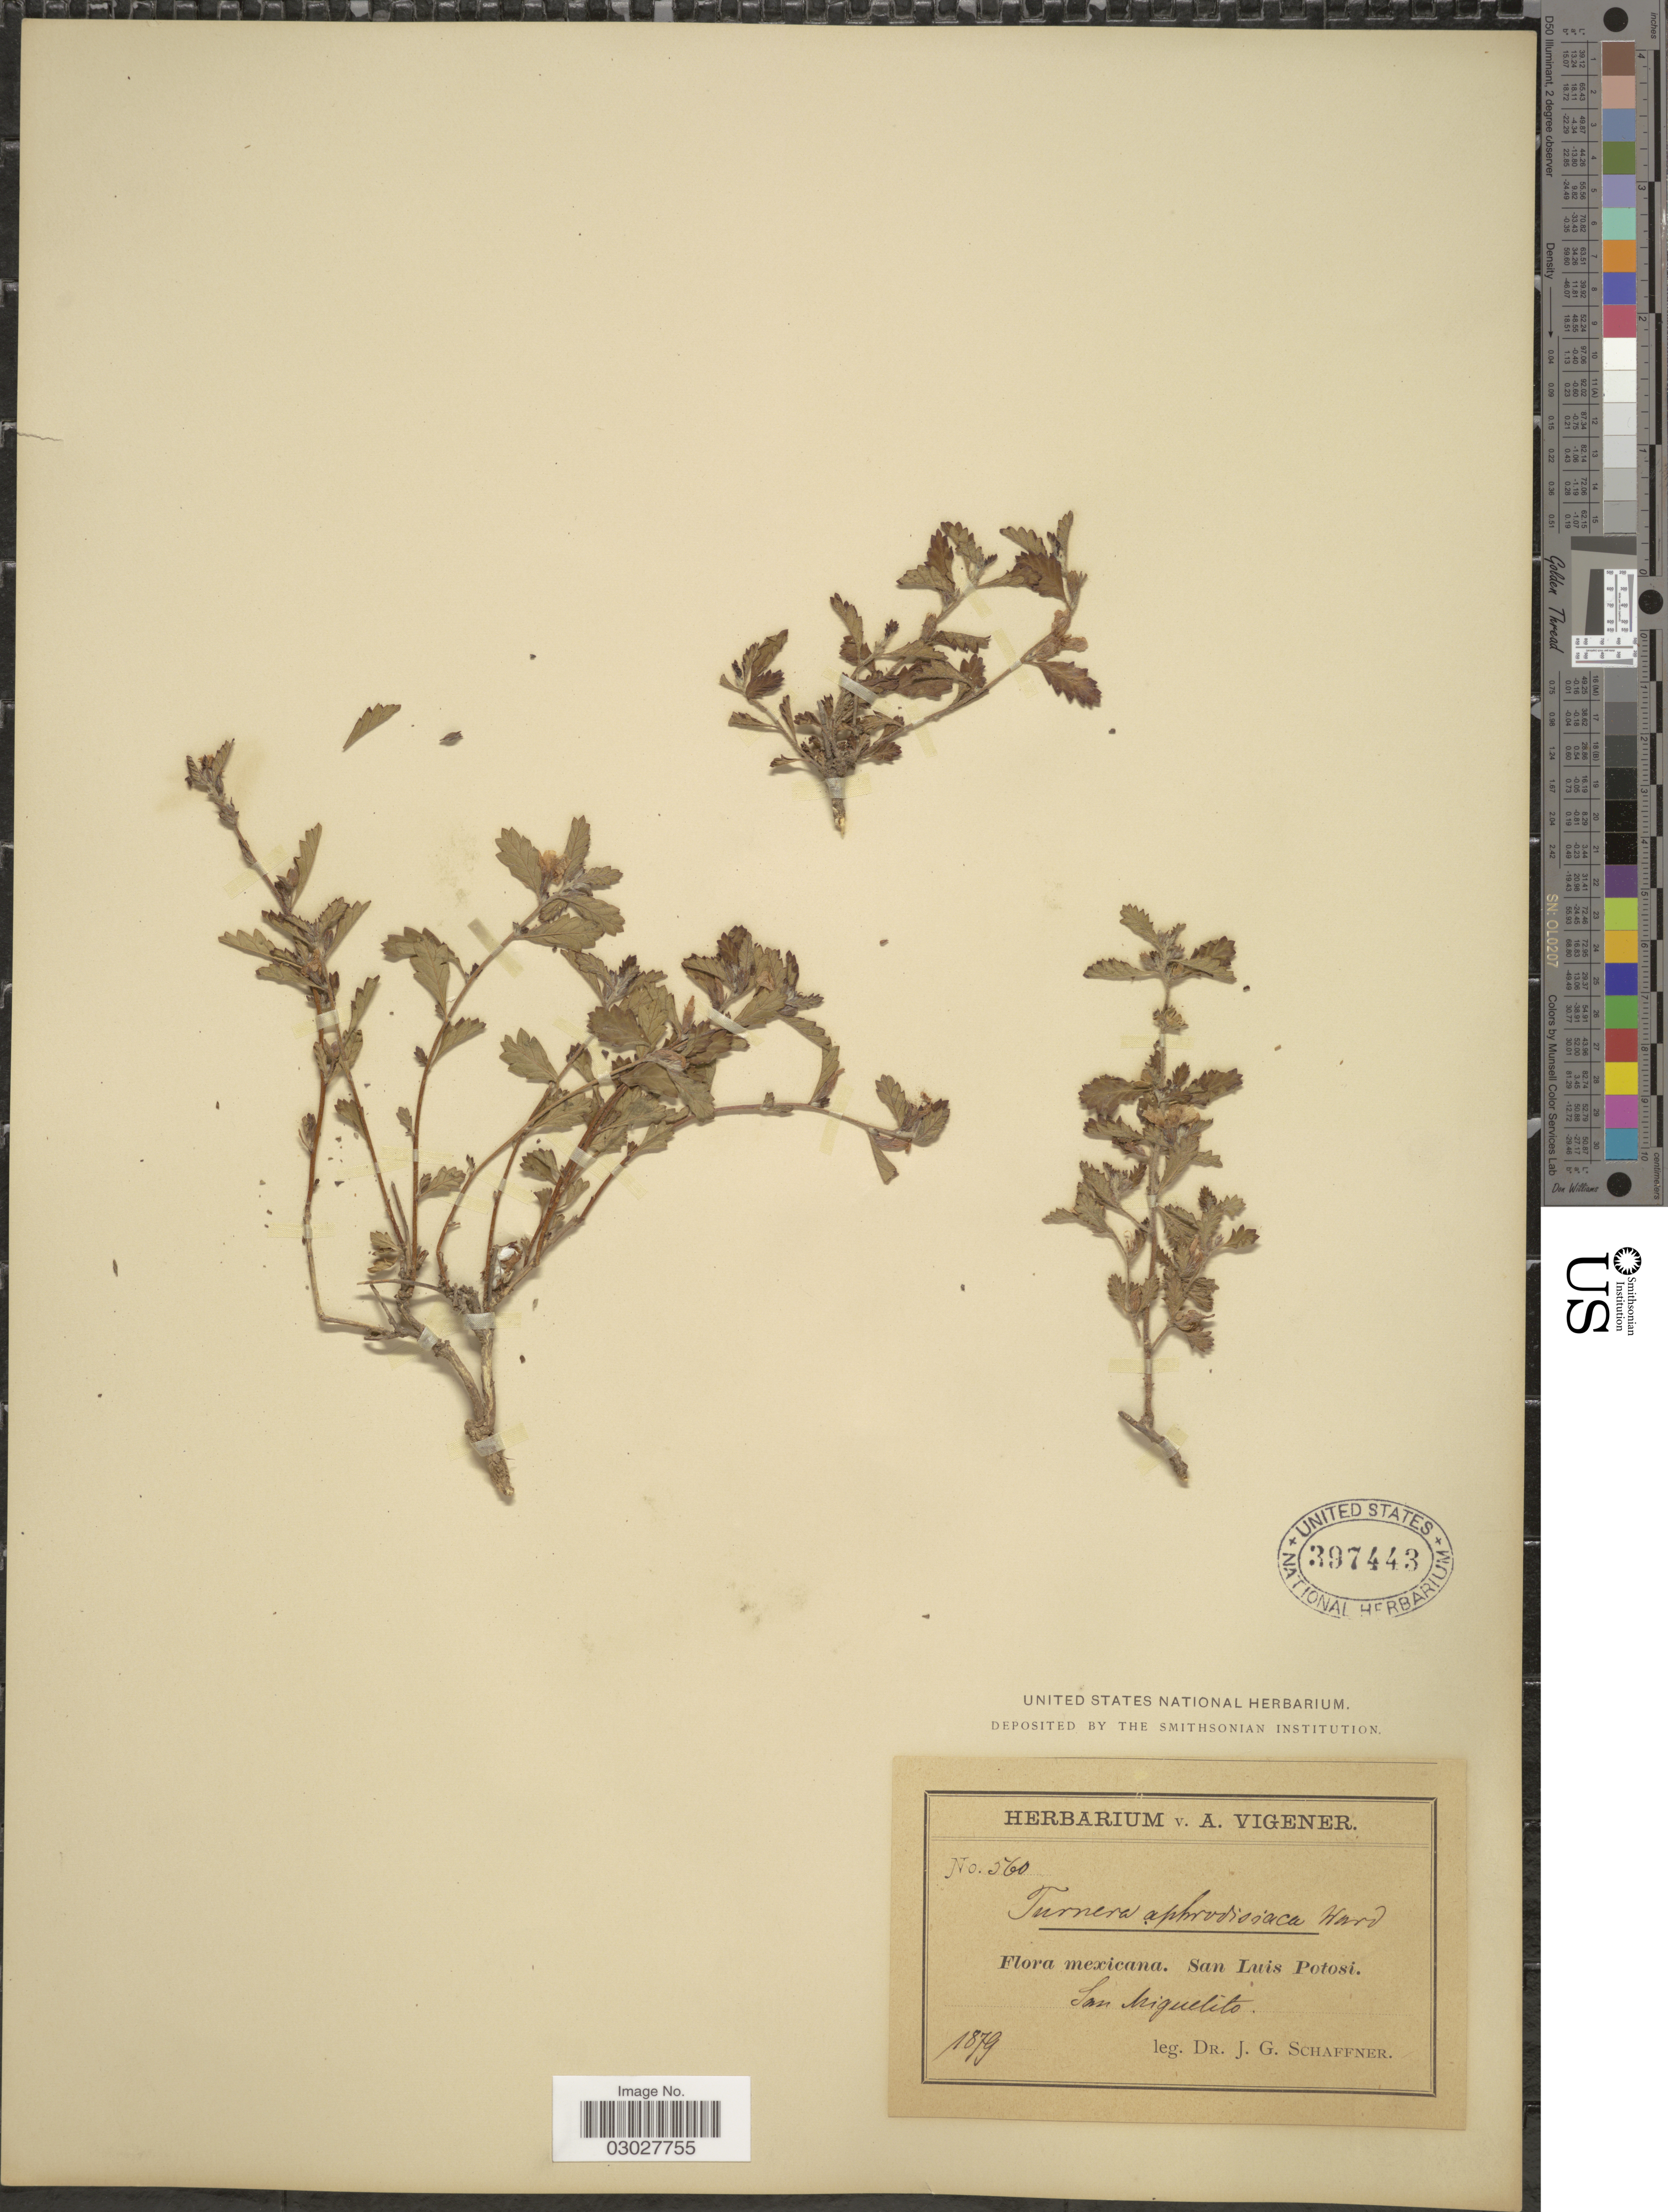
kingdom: Plantae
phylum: Tracheophyta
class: Magnoliopsida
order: Malpighiales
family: Turneraceae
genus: Turnera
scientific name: Turnera diffusa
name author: Willd. ex Schult.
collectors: J. G. Schaffner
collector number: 560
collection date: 1879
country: Mexico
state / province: San Luis Potosí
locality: San Miguelito.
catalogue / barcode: US 397443